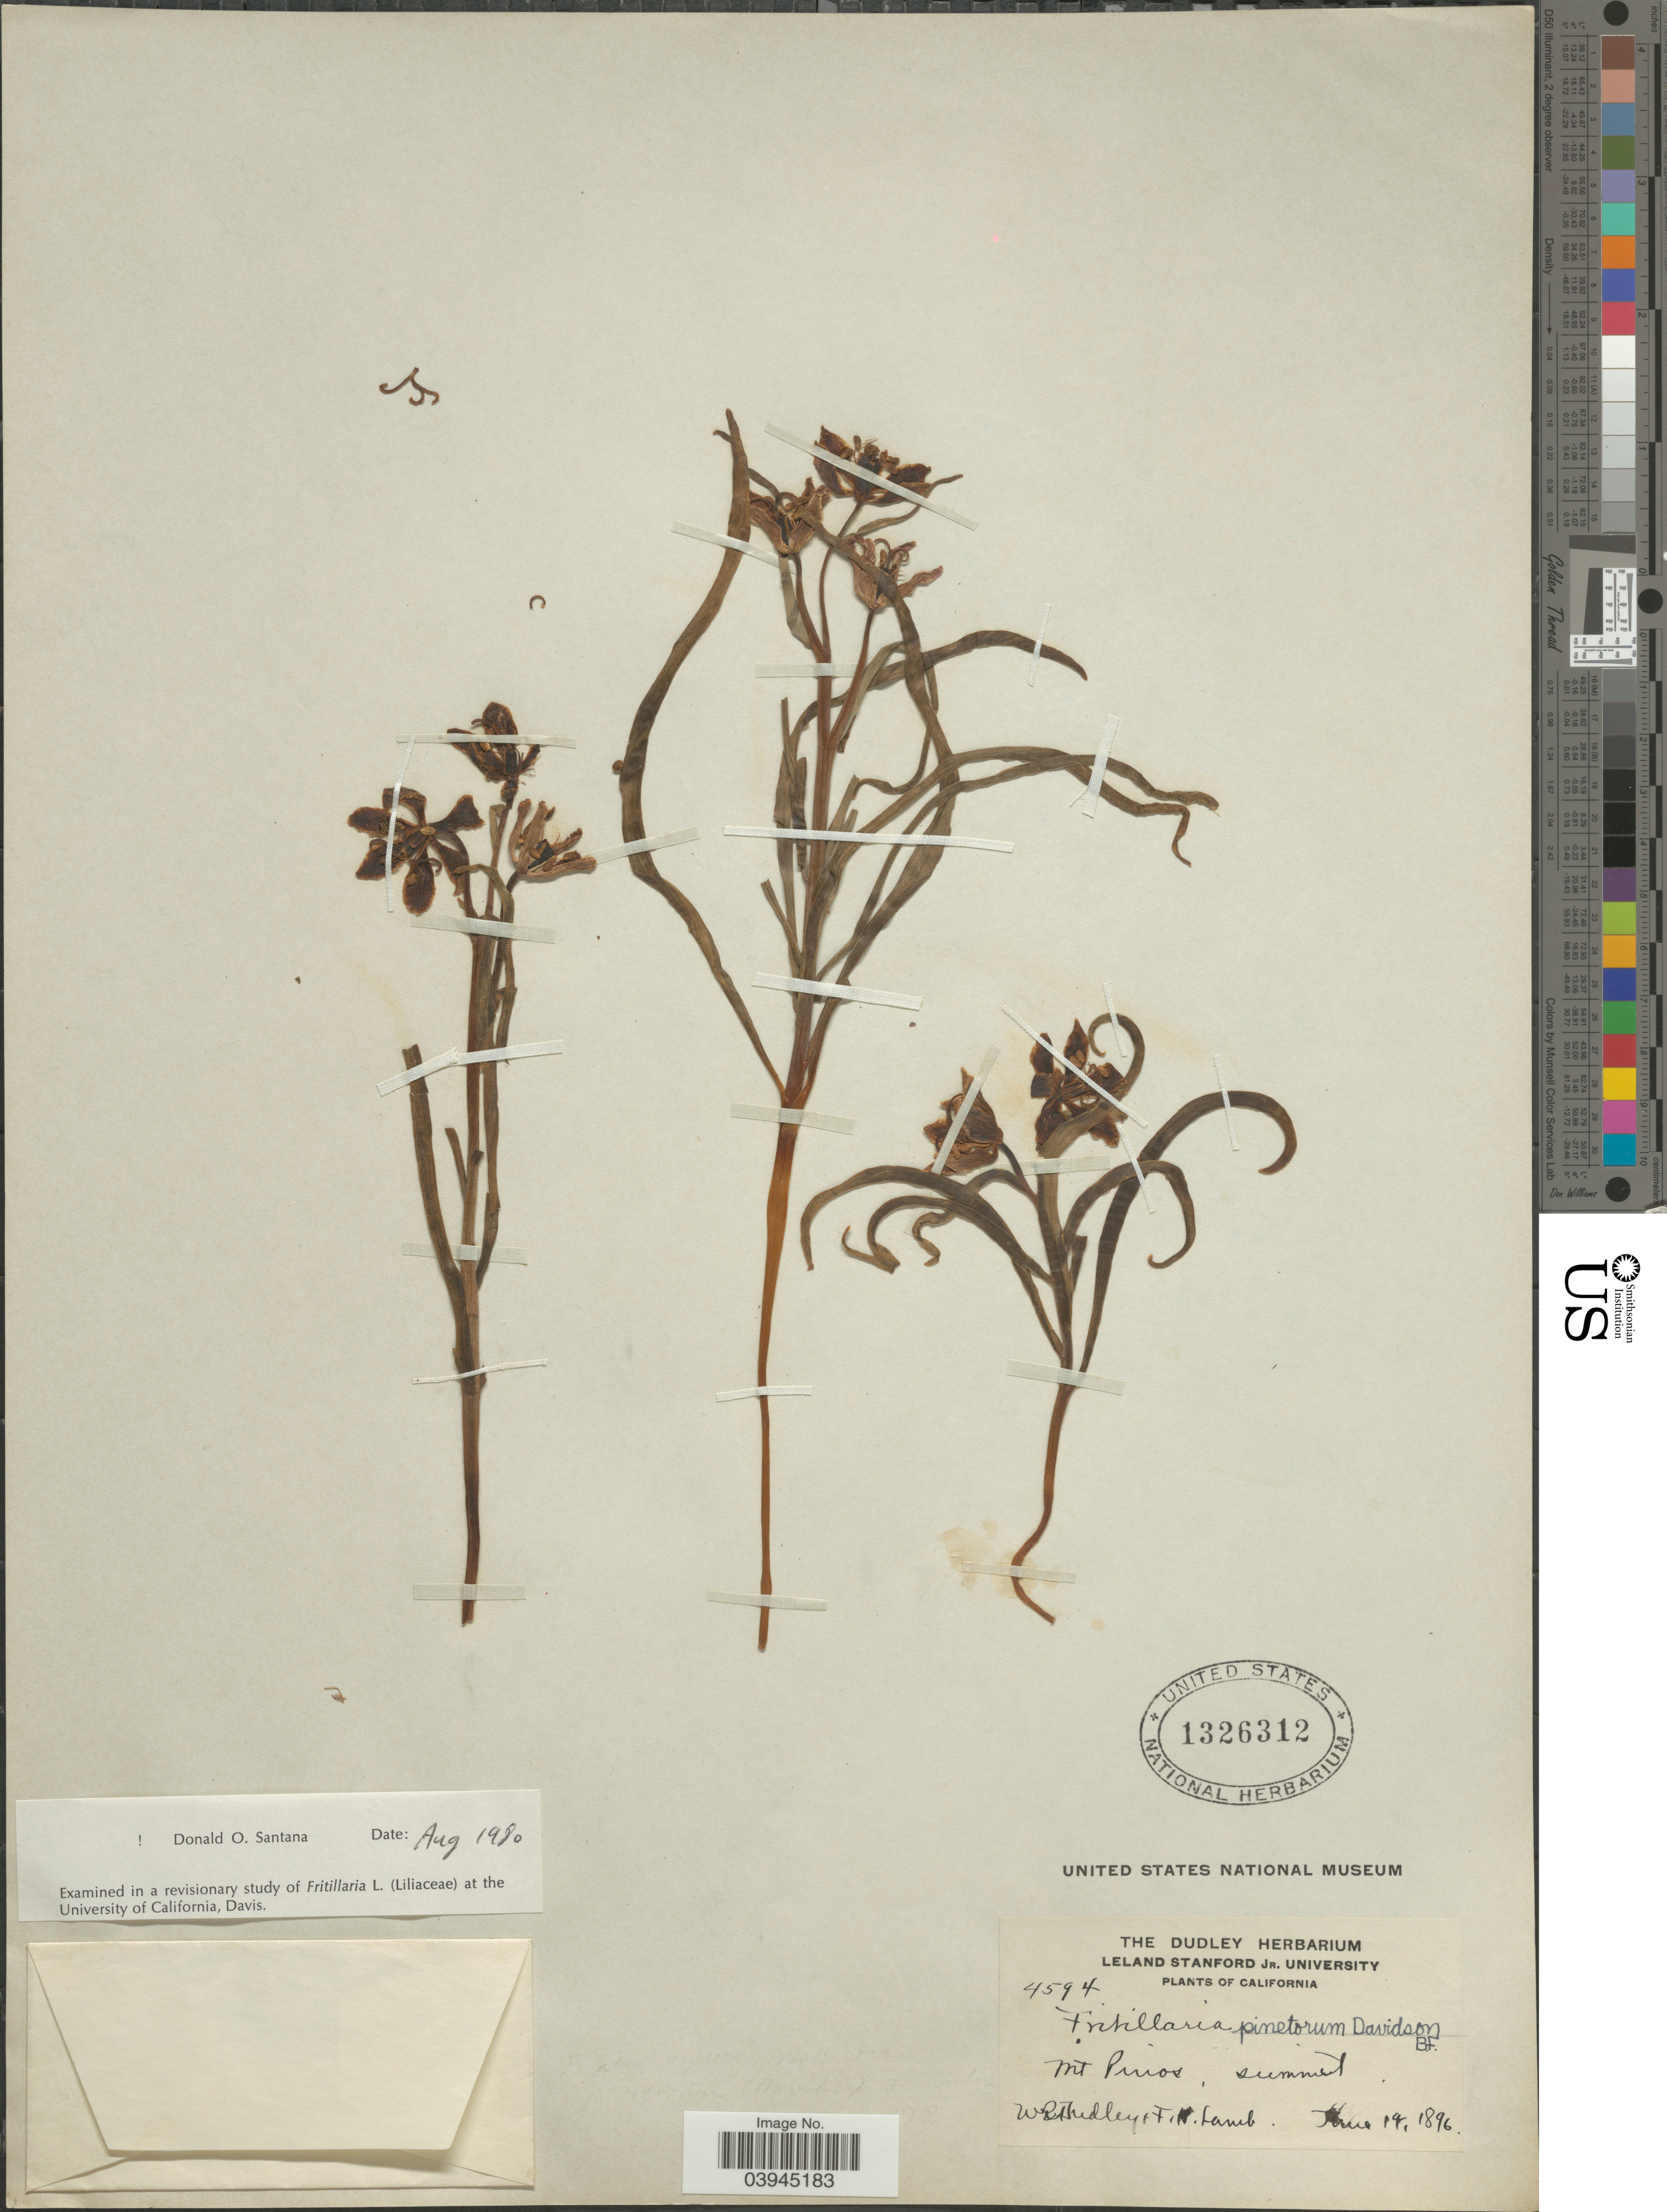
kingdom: Plantae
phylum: Tracheophyta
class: Liliopsida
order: Liliales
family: Liliaceae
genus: Fritillaria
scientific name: Fritillaria pinetorum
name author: Davidson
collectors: W. Dudley & F. H. Lamb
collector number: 4594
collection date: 1896-06-19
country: United States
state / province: California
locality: Mt. Pinos, summit.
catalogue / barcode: US 1326312